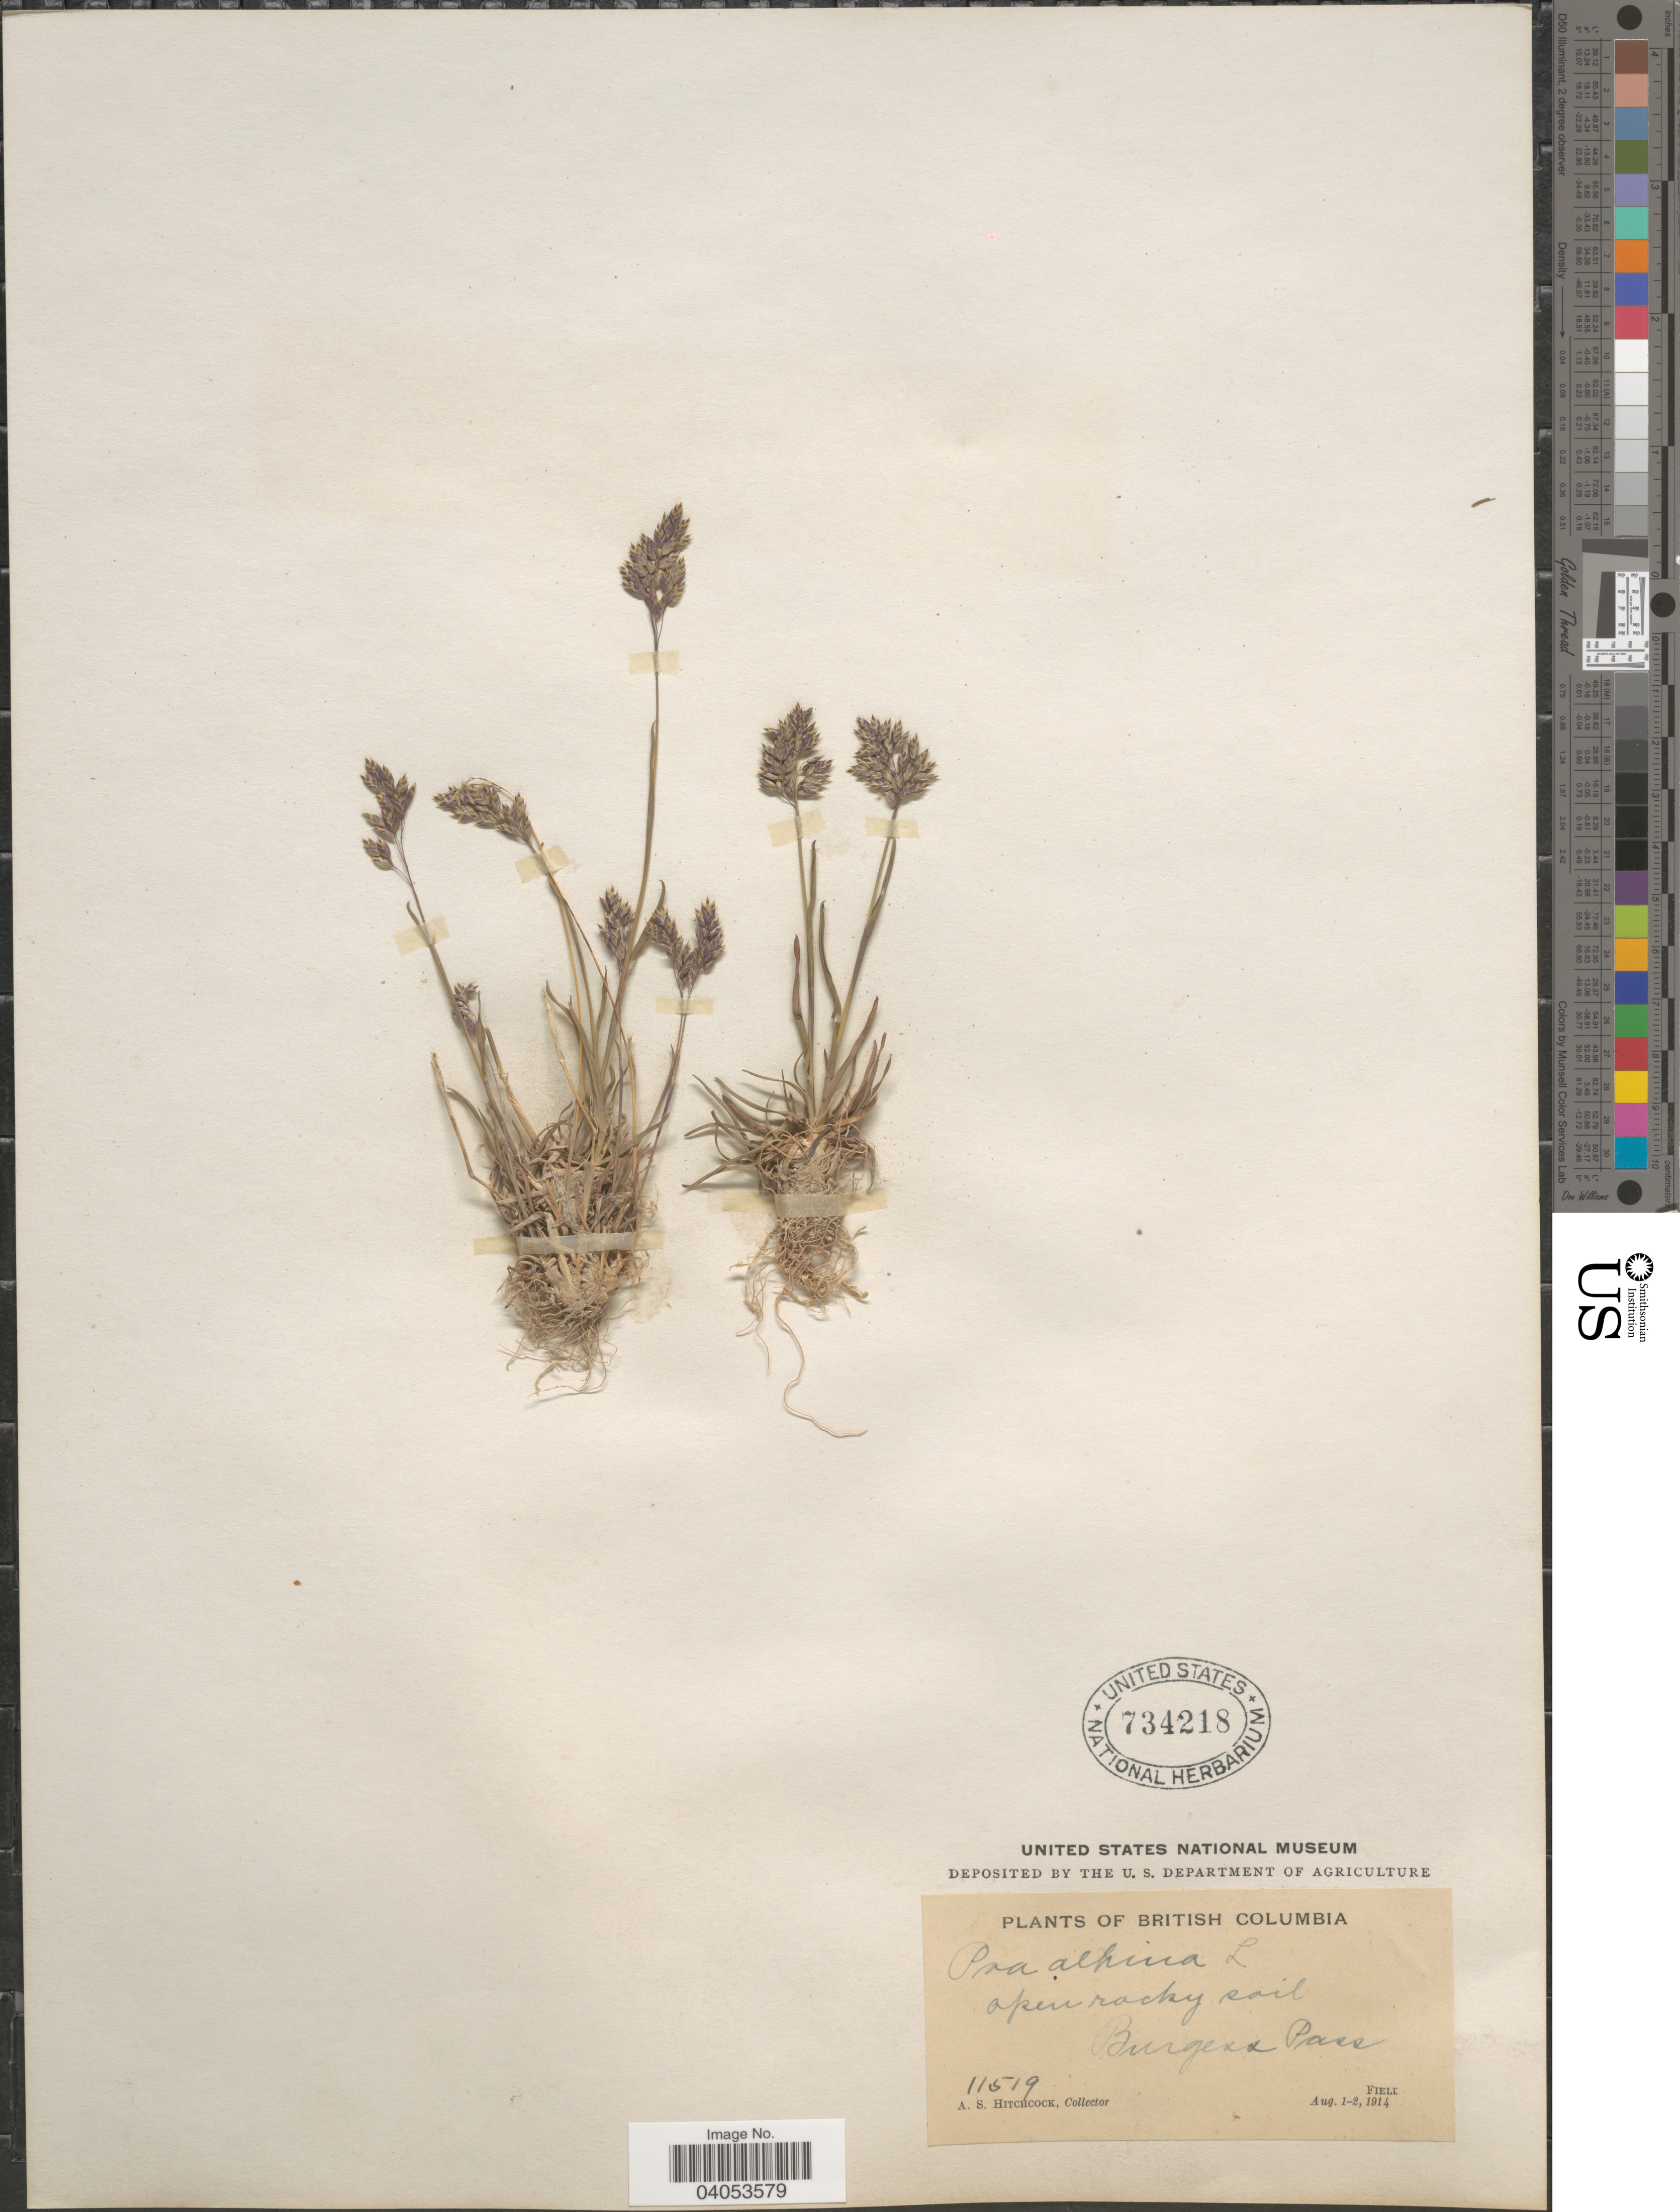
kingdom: Plantae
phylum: Tracheophyta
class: Liliopsida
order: Poales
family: Poaceae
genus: Poa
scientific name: Poa alpina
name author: L.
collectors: A. S. Hitchcock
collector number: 11519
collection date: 1914-08-01/1914-08-02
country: Canada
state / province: British Columbia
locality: Burgess Pass. Field.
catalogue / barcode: US 734218